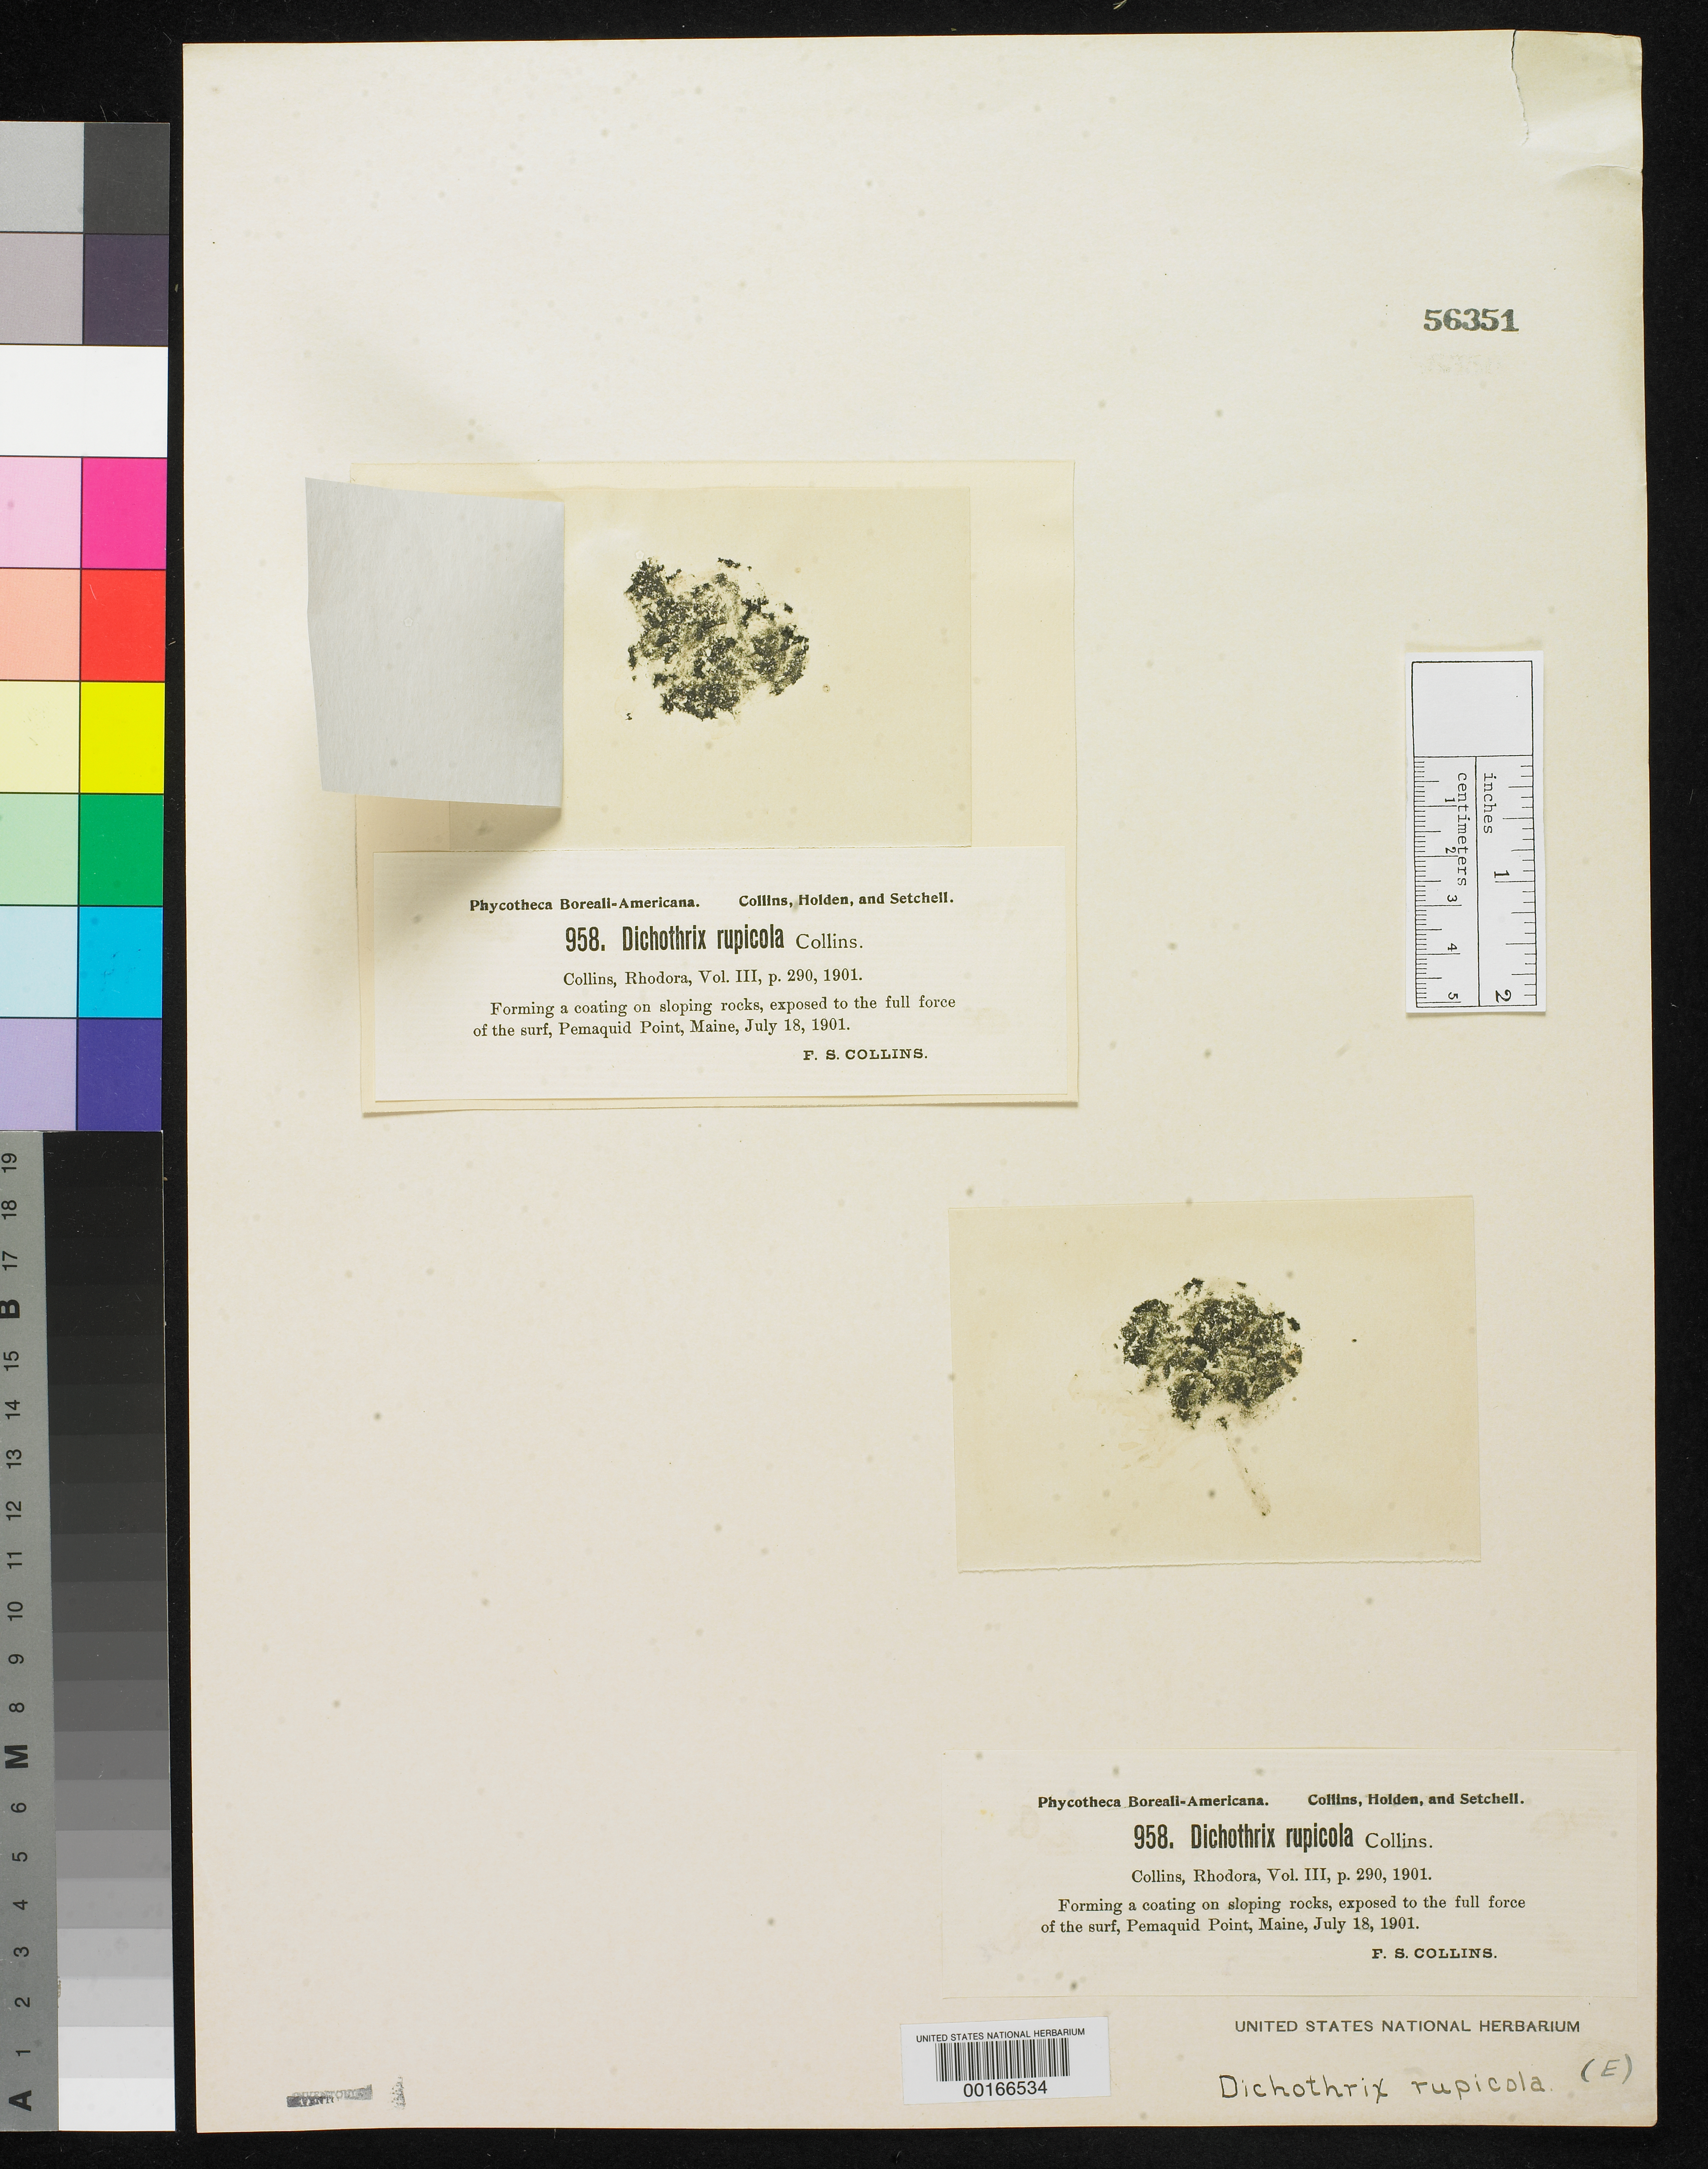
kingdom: Bacteria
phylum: Cyanobacteria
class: Cyanobacteriia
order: Cyanobacteriales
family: Rivulariaceae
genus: Dichothrix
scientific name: Dichothrix rupicola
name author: Collins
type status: Isotype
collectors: F. Collins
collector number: PB-A 958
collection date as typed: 18 Jul 1901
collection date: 1901-07-18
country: United States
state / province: Maine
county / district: Lincoln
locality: Pemaquid Point.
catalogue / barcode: US 56351